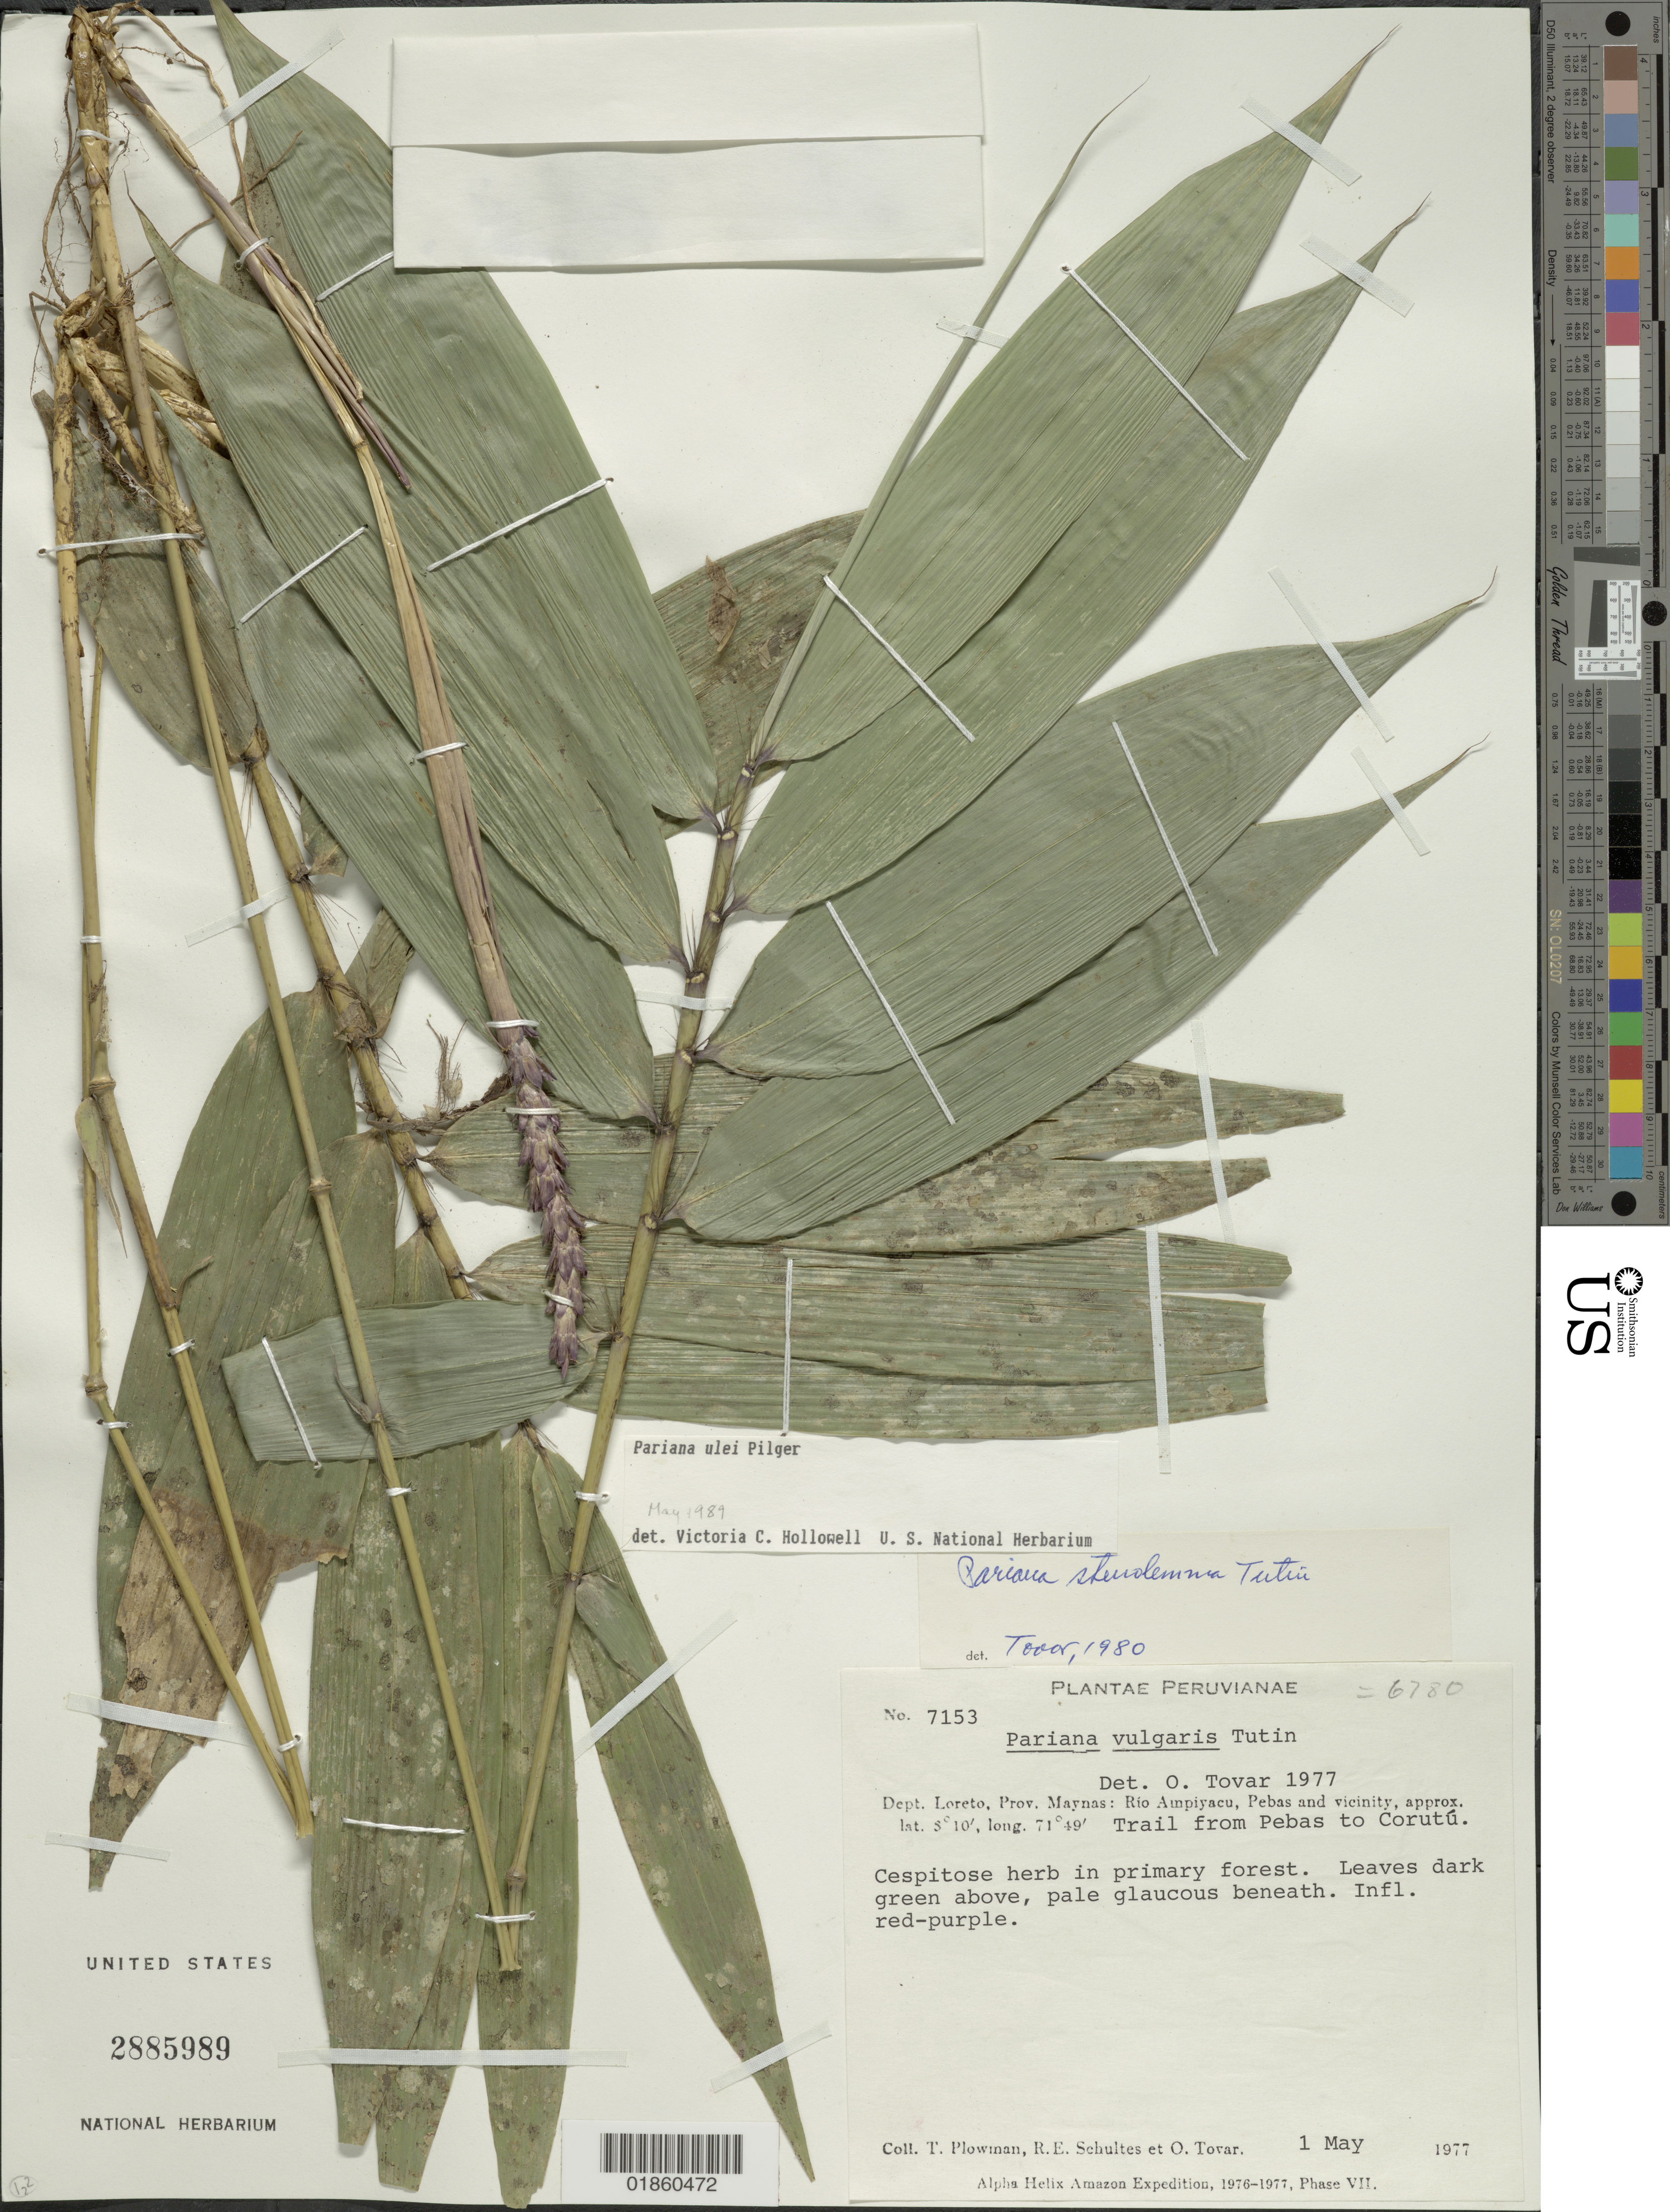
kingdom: Plantae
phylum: Tracheophyta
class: Liliopsida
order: Poales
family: Poaceae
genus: Pariana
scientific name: Pariana ulei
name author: Pilg.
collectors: T. Plowman, R. E. Schultes & O. Tovar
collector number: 7153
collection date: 1977-05-01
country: Peru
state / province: Loreto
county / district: Maynas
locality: Rio Ampiyacu, Pebas and vicinity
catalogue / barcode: US 2885989